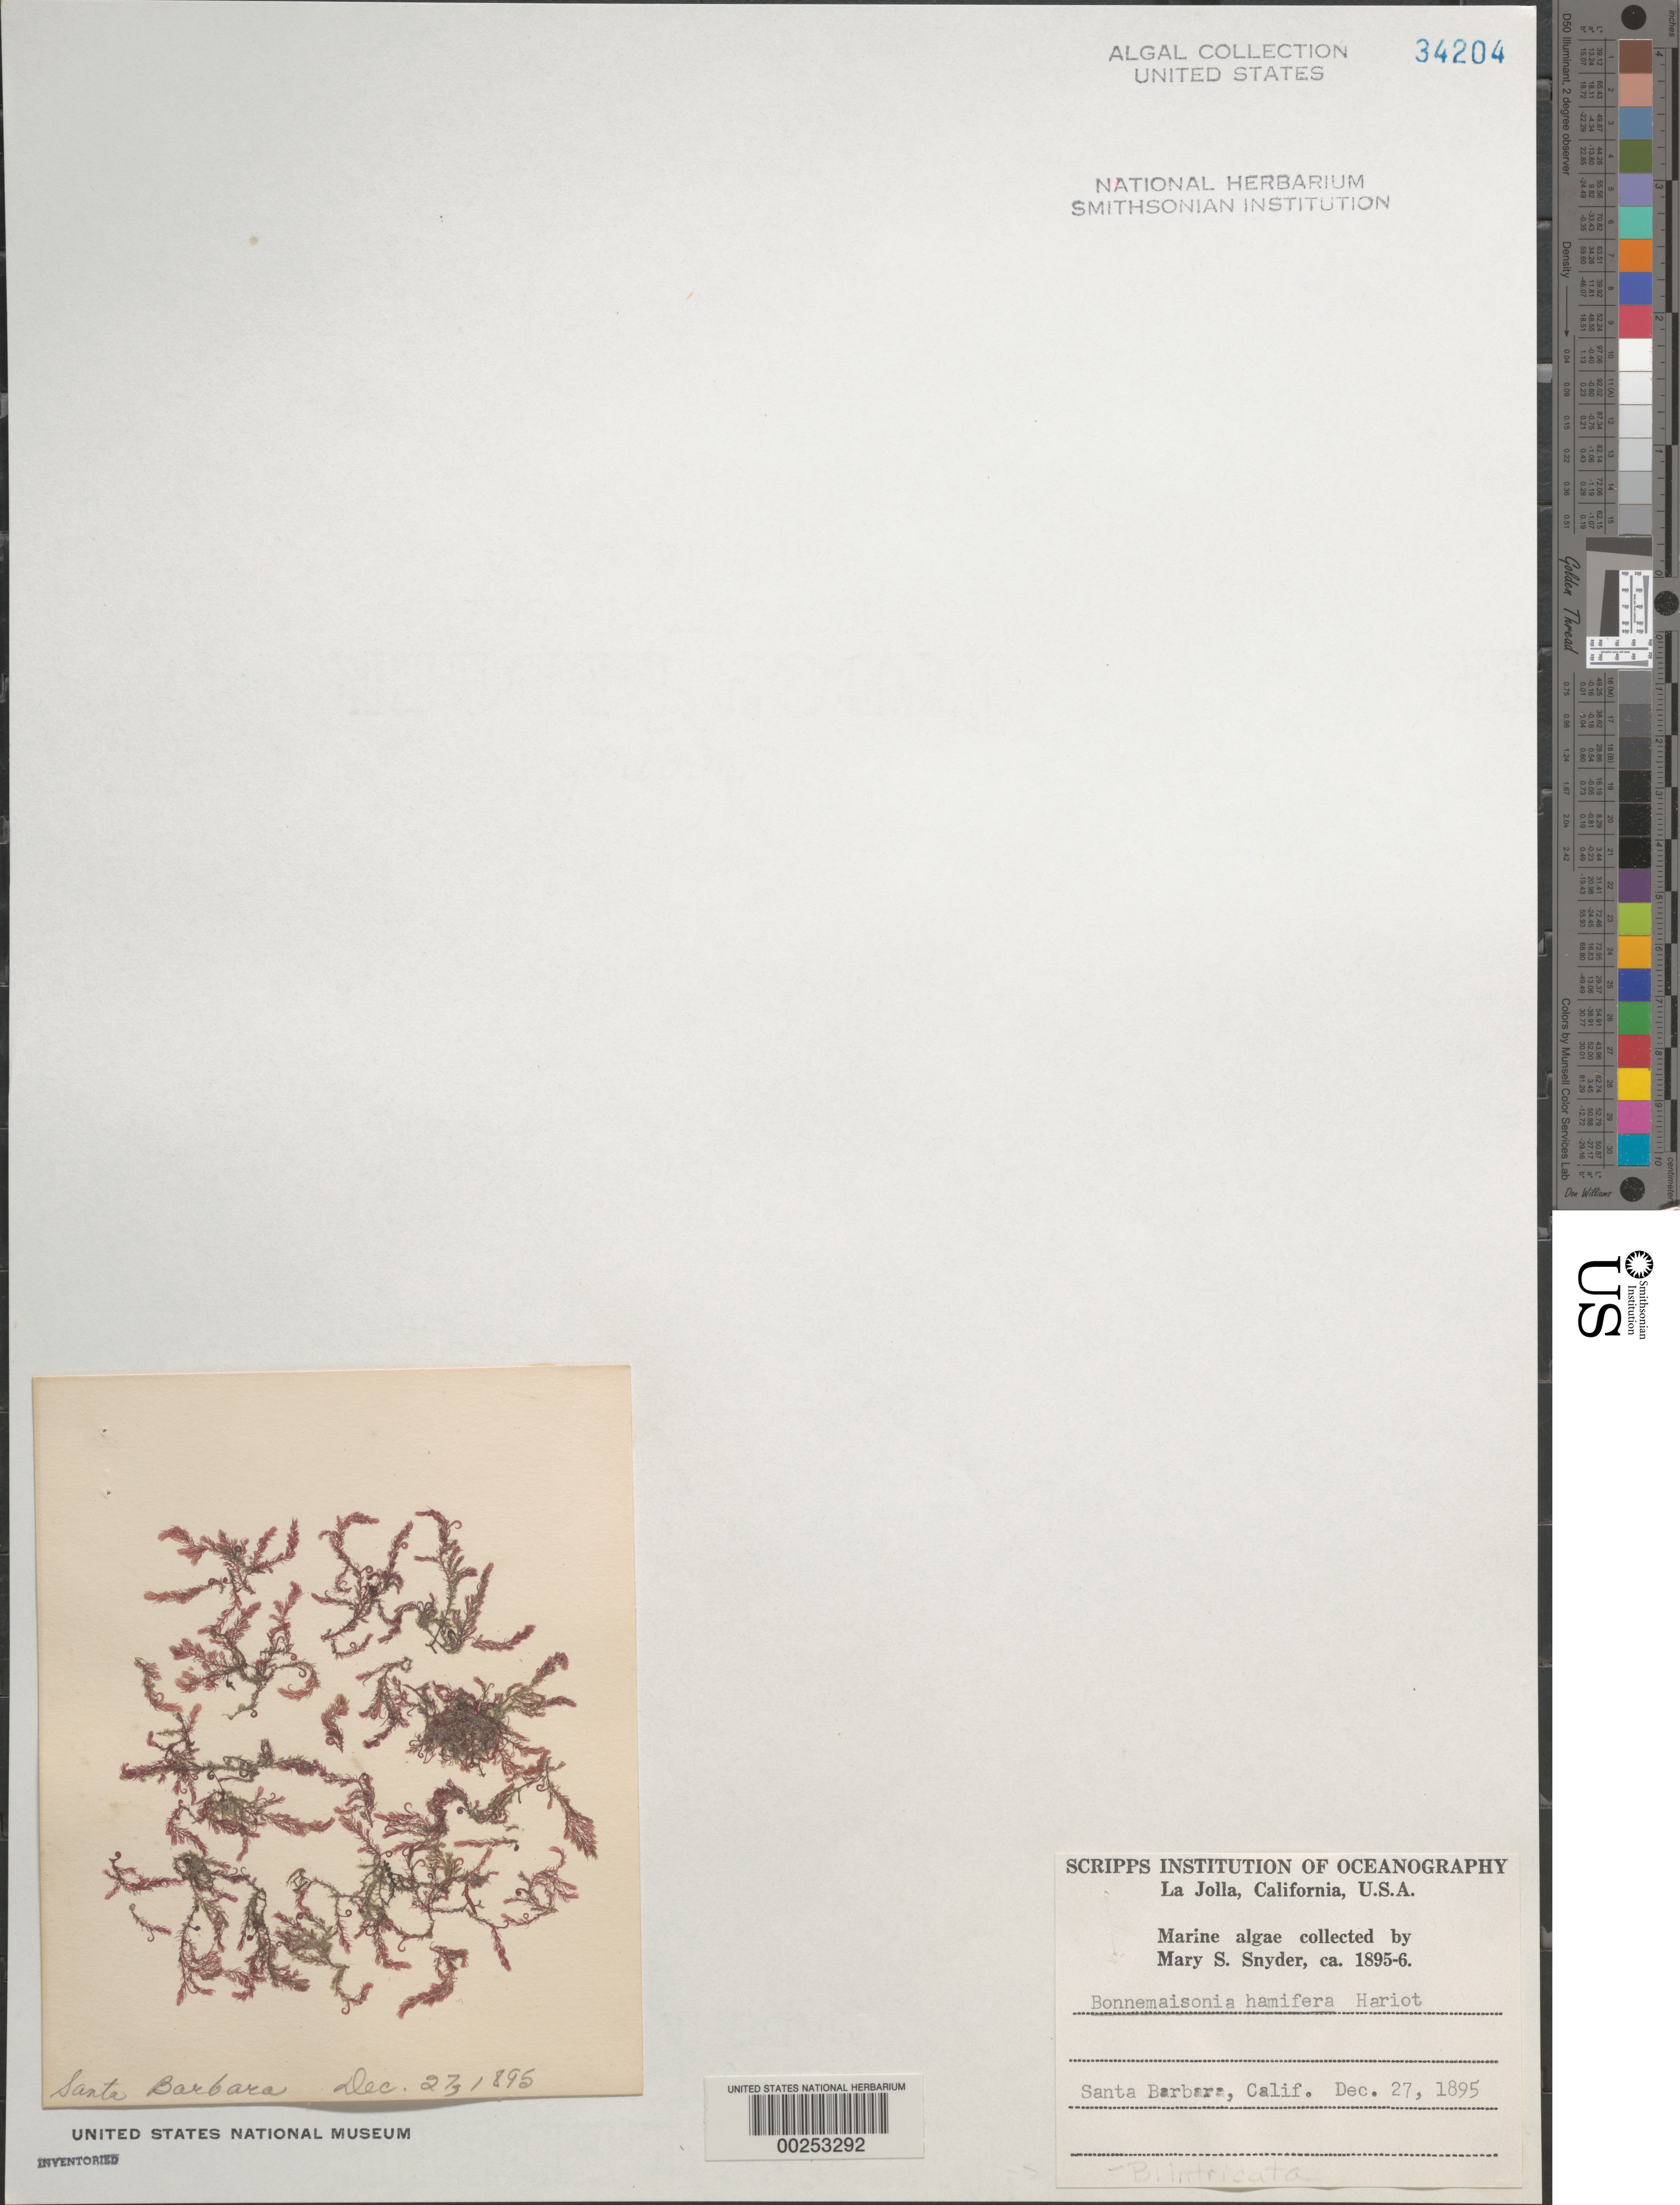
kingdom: Plantae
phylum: Rhodophyta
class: Florideophyceae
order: Bonnemaisoniales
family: Bonnemaisoniaceae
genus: Bonnemaisonia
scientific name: Bonnemaisonia hamifera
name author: P. Hariot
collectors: M. Snyder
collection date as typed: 27 Dec 1895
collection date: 1895-12-27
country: United States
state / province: California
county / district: Santa Barbara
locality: Santa Barbara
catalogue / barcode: US 34204